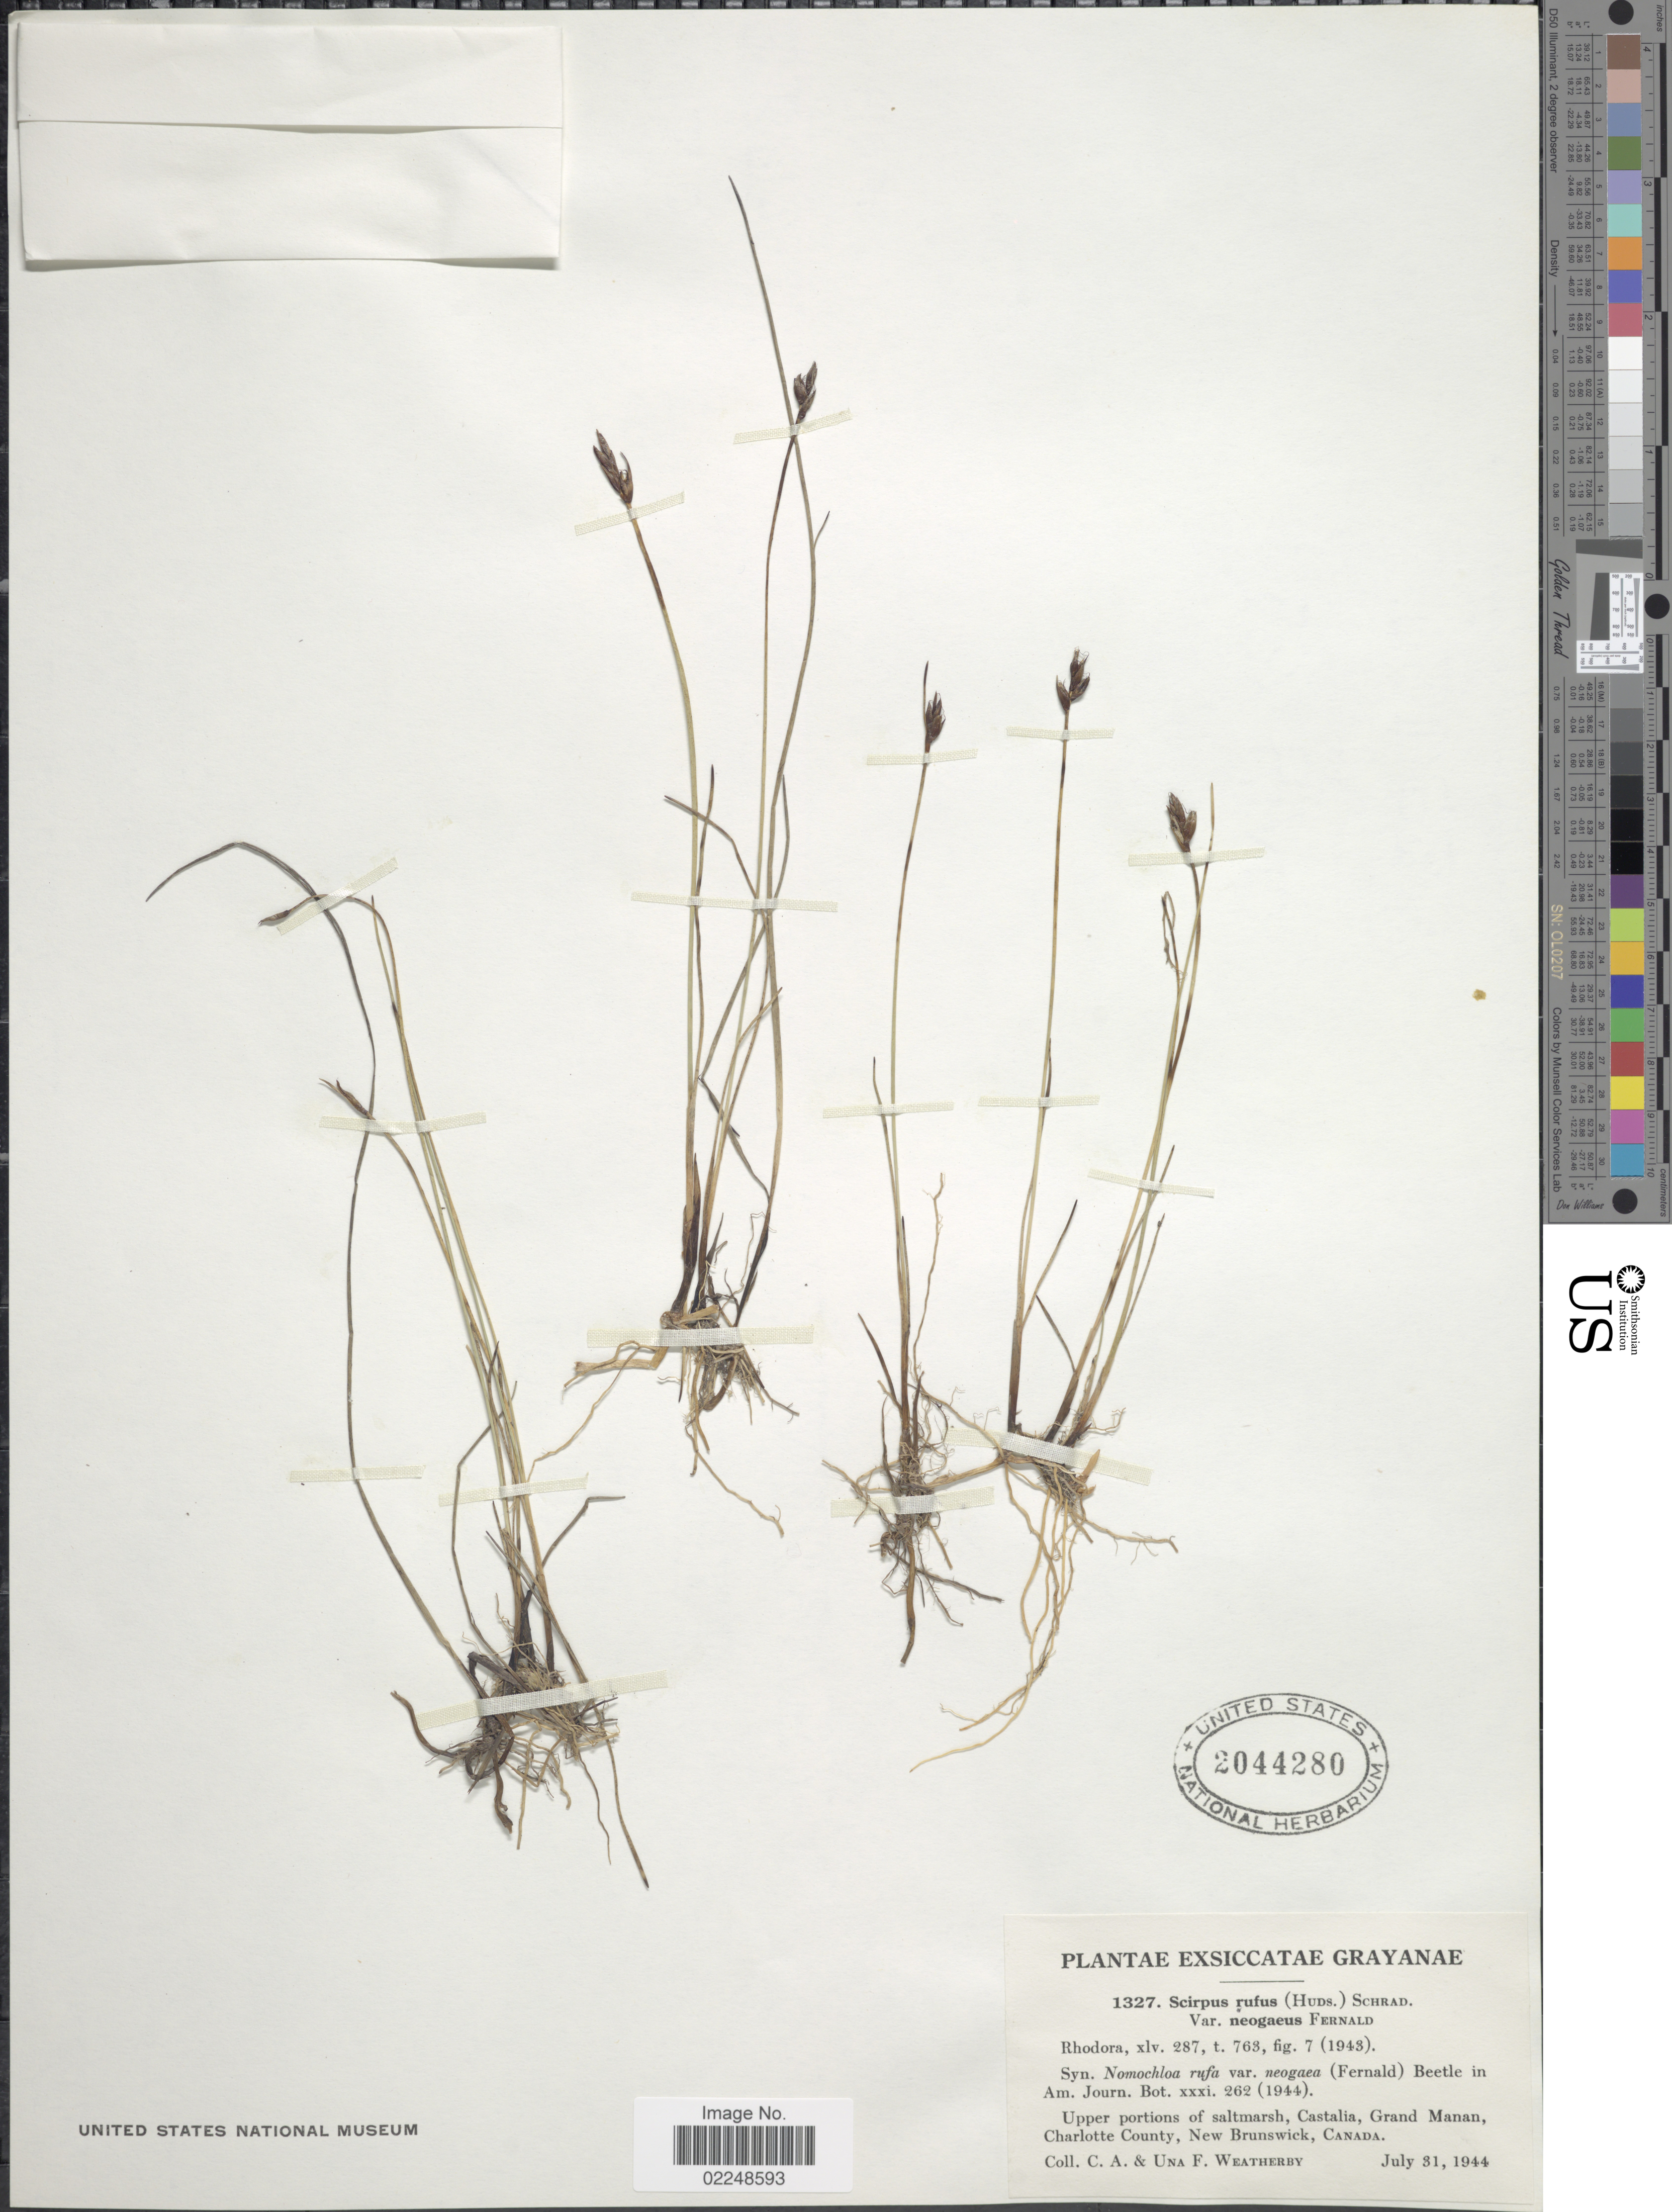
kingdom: Plantae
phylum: Tracheophyta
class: Liliopsida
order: Poales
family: Cyperaceae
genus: Blysmus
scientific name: Blysmus rufus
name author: (Huds.) Link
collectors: C. A. Weatherby & U. Weatherby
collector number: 1327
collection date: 1944-07-31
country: Canada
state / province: New Brunswick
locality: Upper portions of saltmarsh, Castalia, Grand Manan, Charlotte County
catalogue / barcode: US 2044280